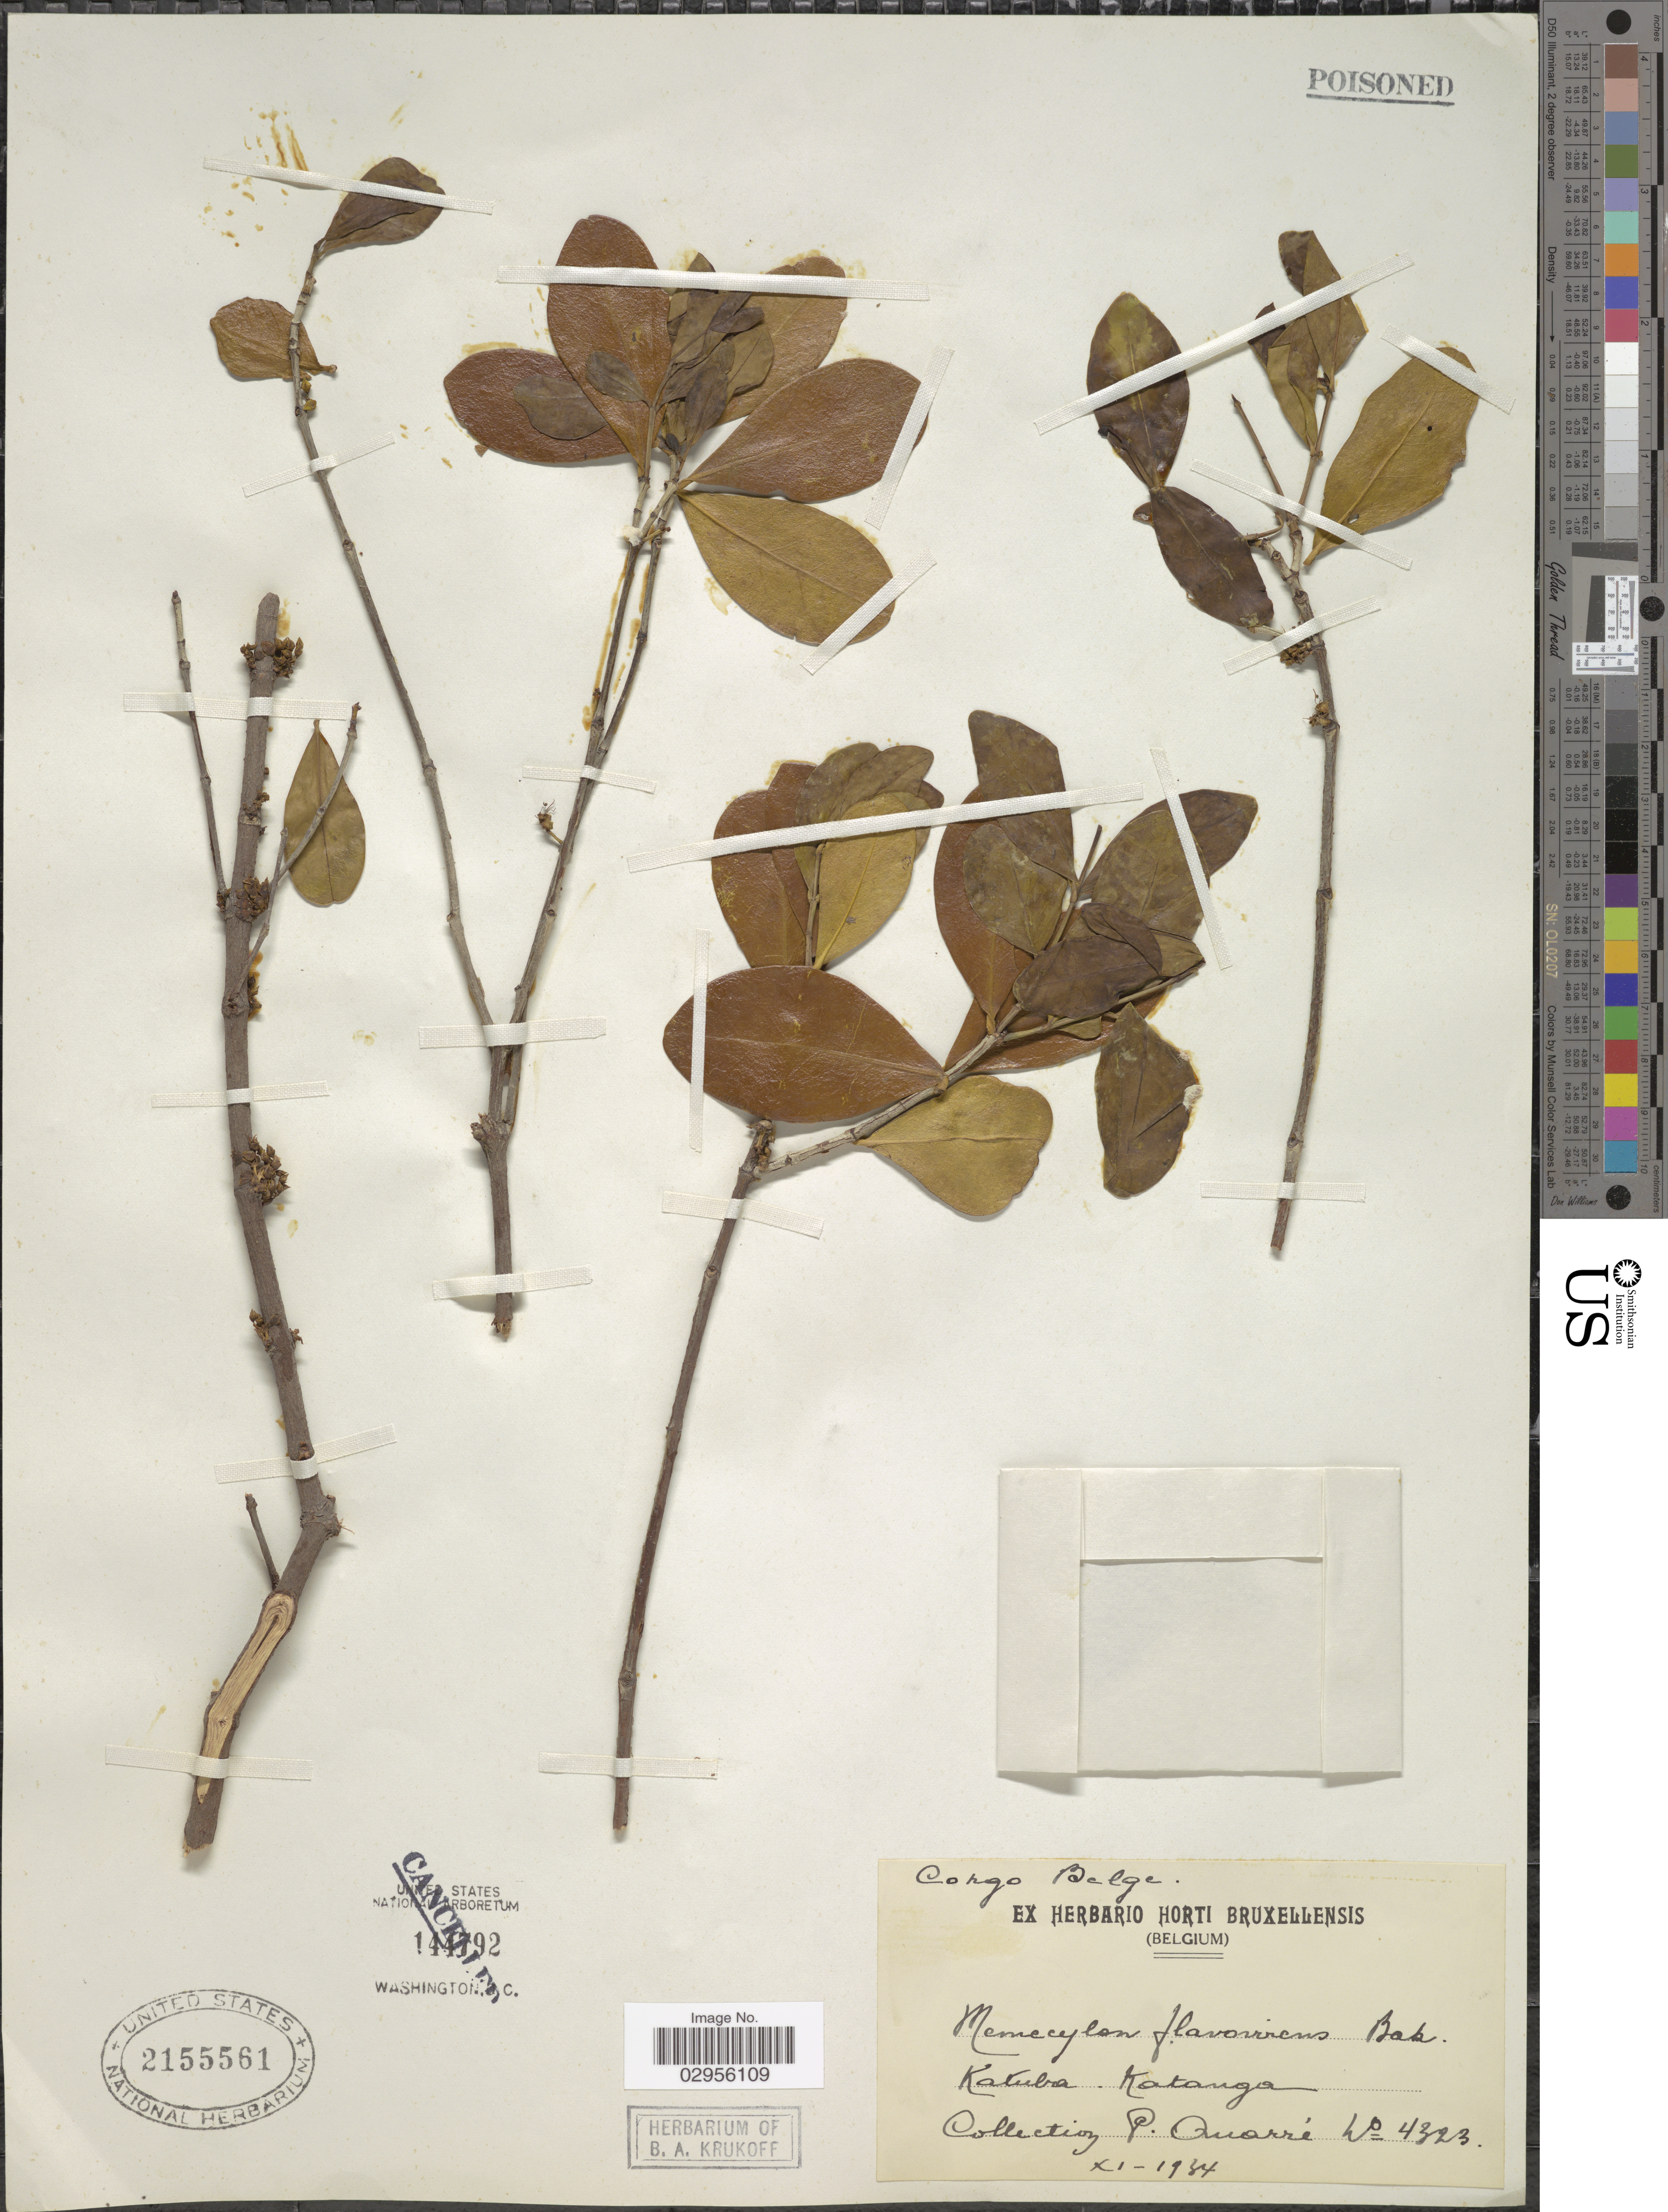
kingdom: Plantae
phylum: Tracheophyta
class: Magnoliopsida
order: Myrtales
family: Melastomataceae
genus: Memecylon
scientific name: Memecylon flavovirens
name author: Baker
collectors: P. Quarre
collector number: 4323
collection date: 1934-11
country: Congo, Democratic Republic of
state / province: Haut-Katanga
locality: Katuba. Congo Belge.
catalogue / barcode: US 2155561